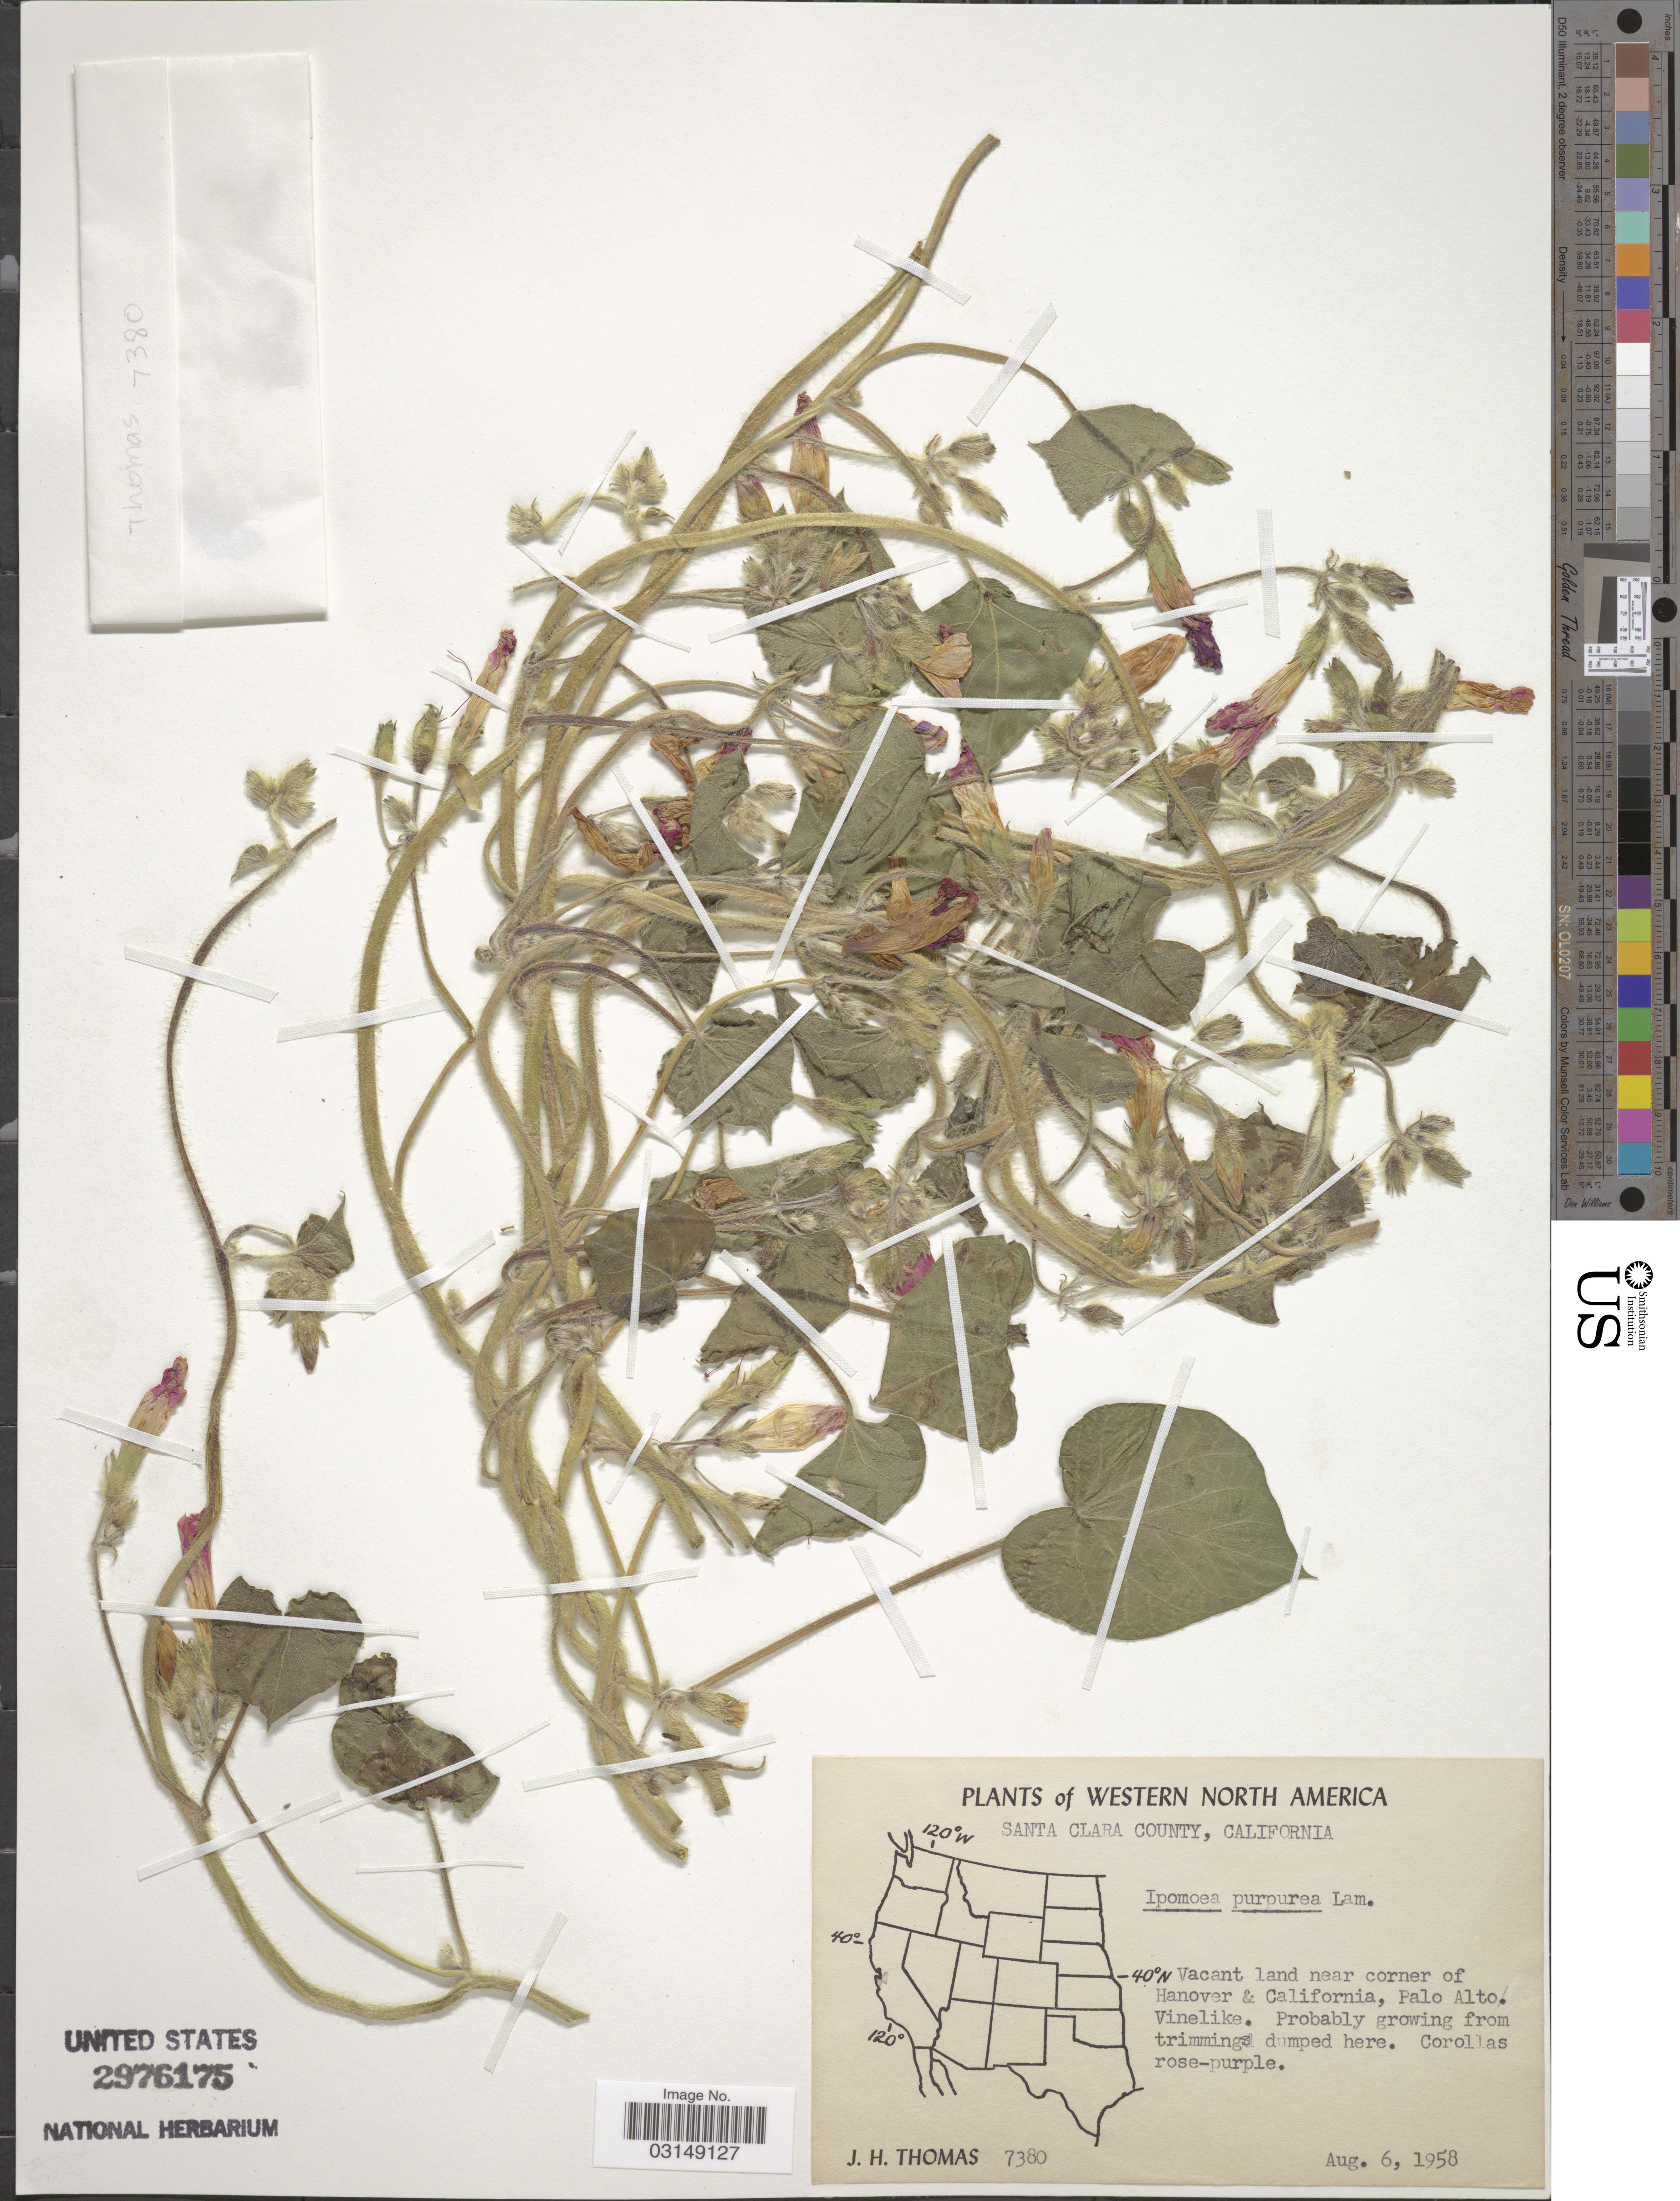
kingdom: Plantae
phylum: Tracheophyta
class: Magnoliopsida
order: Solanales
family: Convolvulaceae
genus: Ipomoea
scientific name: Ipomoea purpurea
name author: (L.) Roth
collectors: J. H. Thomas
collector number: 7380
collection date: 1958-08-06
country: United States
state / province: California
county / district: Santa Clara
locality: Santa Clara County. Western North America. Vacant land near corner of Hanover & California, Palo Alto.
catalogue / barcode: US 2976175